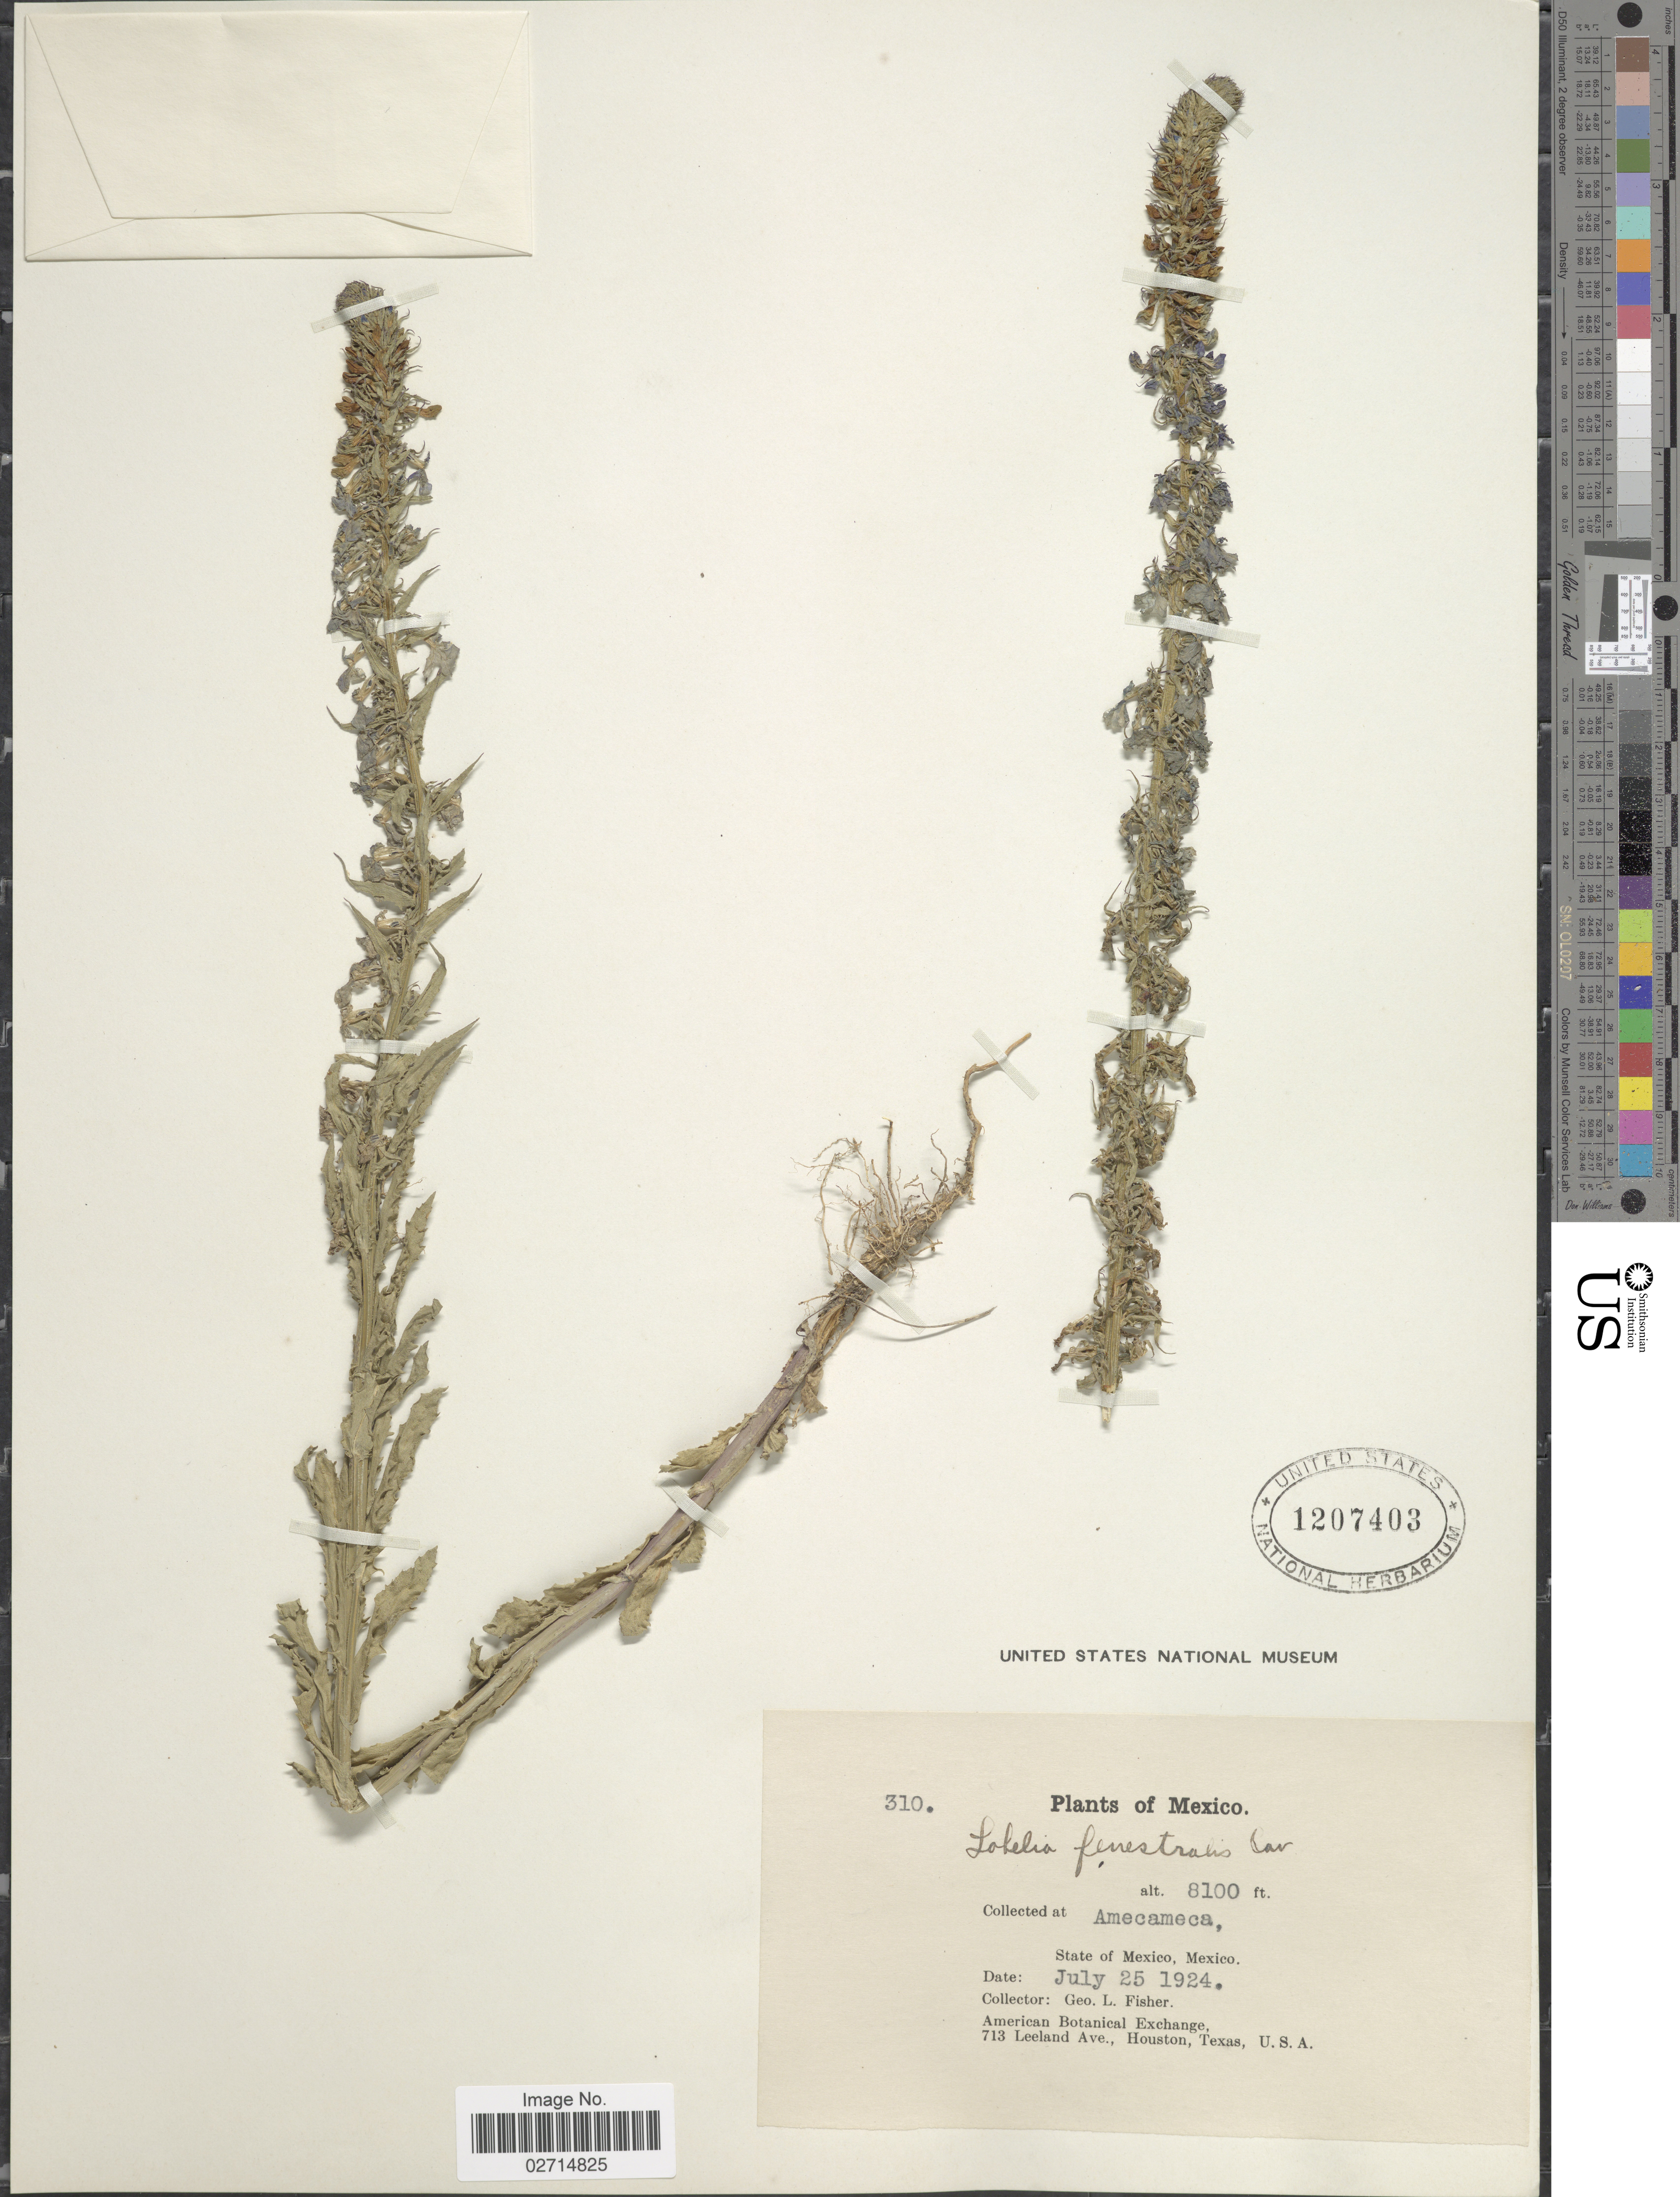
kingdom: Plantae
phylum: Tracheophyta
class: Magnoliopsida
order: Asterales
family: Campanulaceae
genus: Lobelia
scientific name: Lobelia fenestralis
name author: Cav.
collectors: G. L. Fisher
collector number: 310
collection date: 1924-07-25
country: Mexico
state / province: México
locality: Amecameca.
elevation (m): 2469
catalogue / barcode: US 1207403